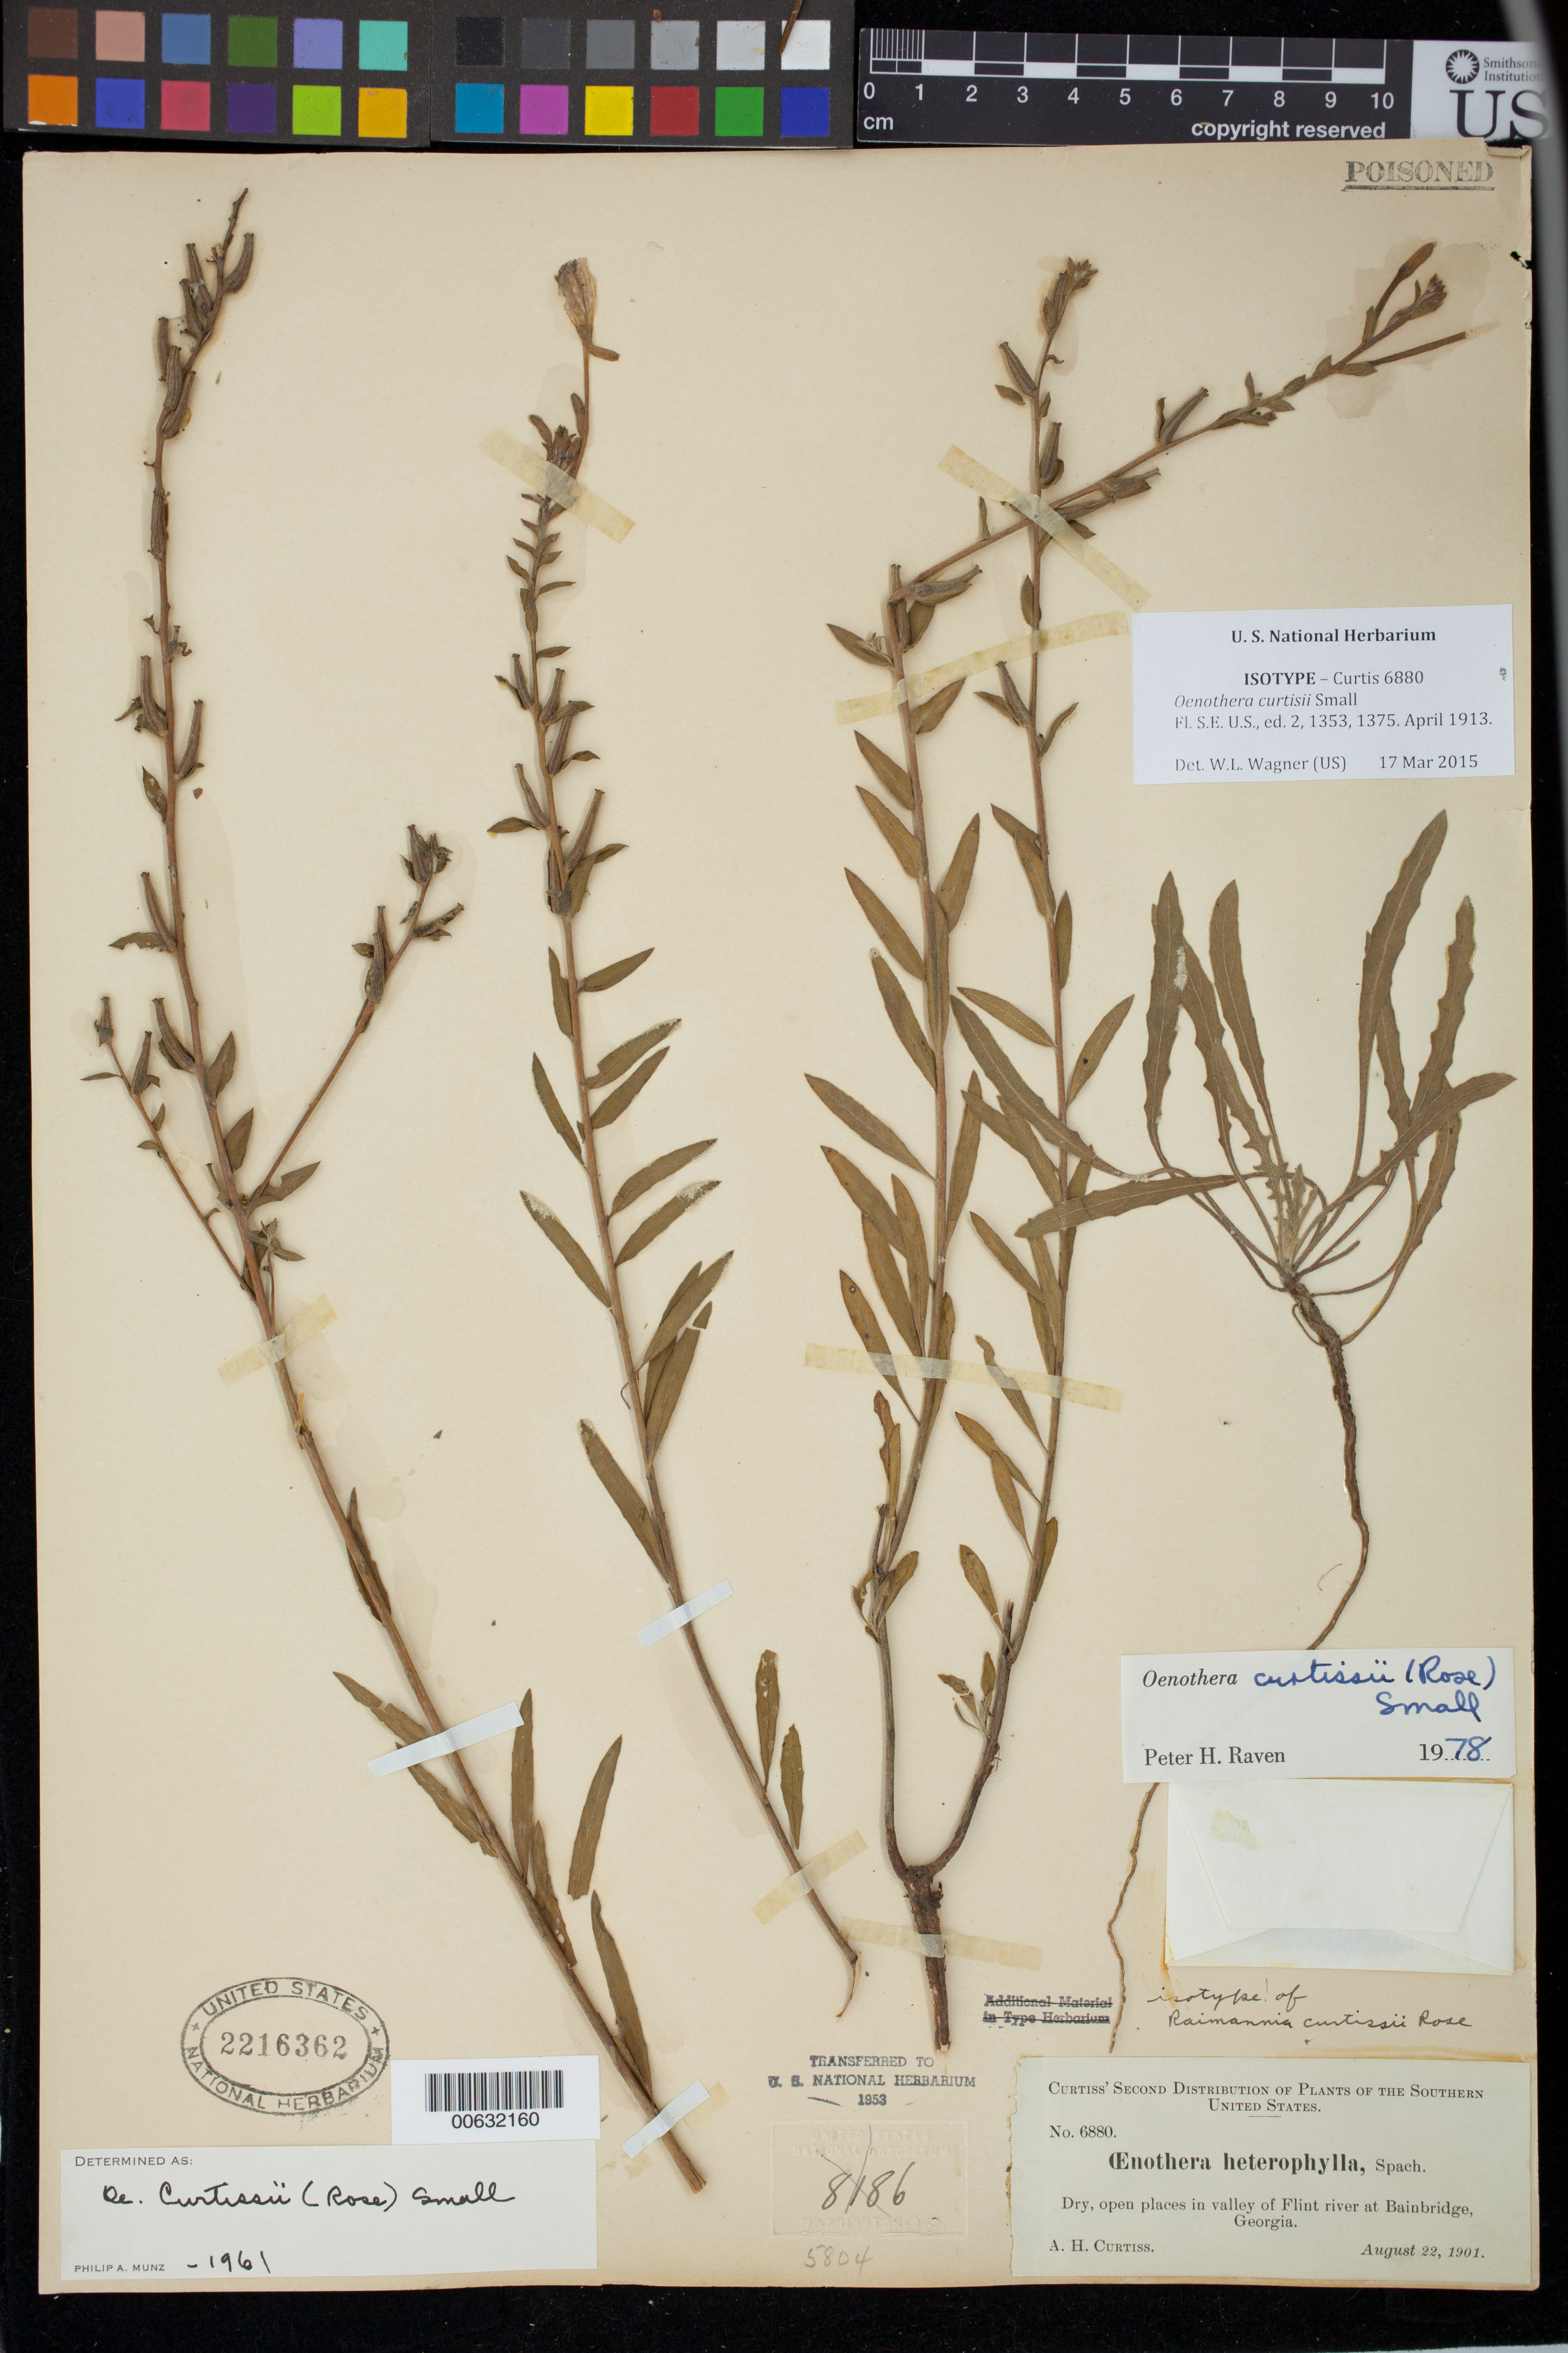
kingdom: Plantae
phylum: Tracheophyta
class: Magnoliopsida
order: Myrtales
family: Onagraceae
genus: Oenothera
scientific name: Oenothera curtissii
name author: Small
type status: Type Collection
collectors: A. H. Curtiss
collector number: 6880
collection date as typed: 22 Aug 1901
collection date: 1901-08-22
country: United States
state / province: Georgia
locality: Flint river at Bainbridge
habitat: Dry, open places in valley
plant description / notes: "Raimannia curtissii Rose" not validly published; generic name published without description (and with several species included), and thus not validly published until Ill. Fl. N. U.S. (ed. 2) 2: 596-597, f. 3042-3044. 1913. Specific name was validated as Oenothera curtissii Small (1913, Fl. S.E. U.S. ed 2, 1353).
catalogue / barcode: US 2216362